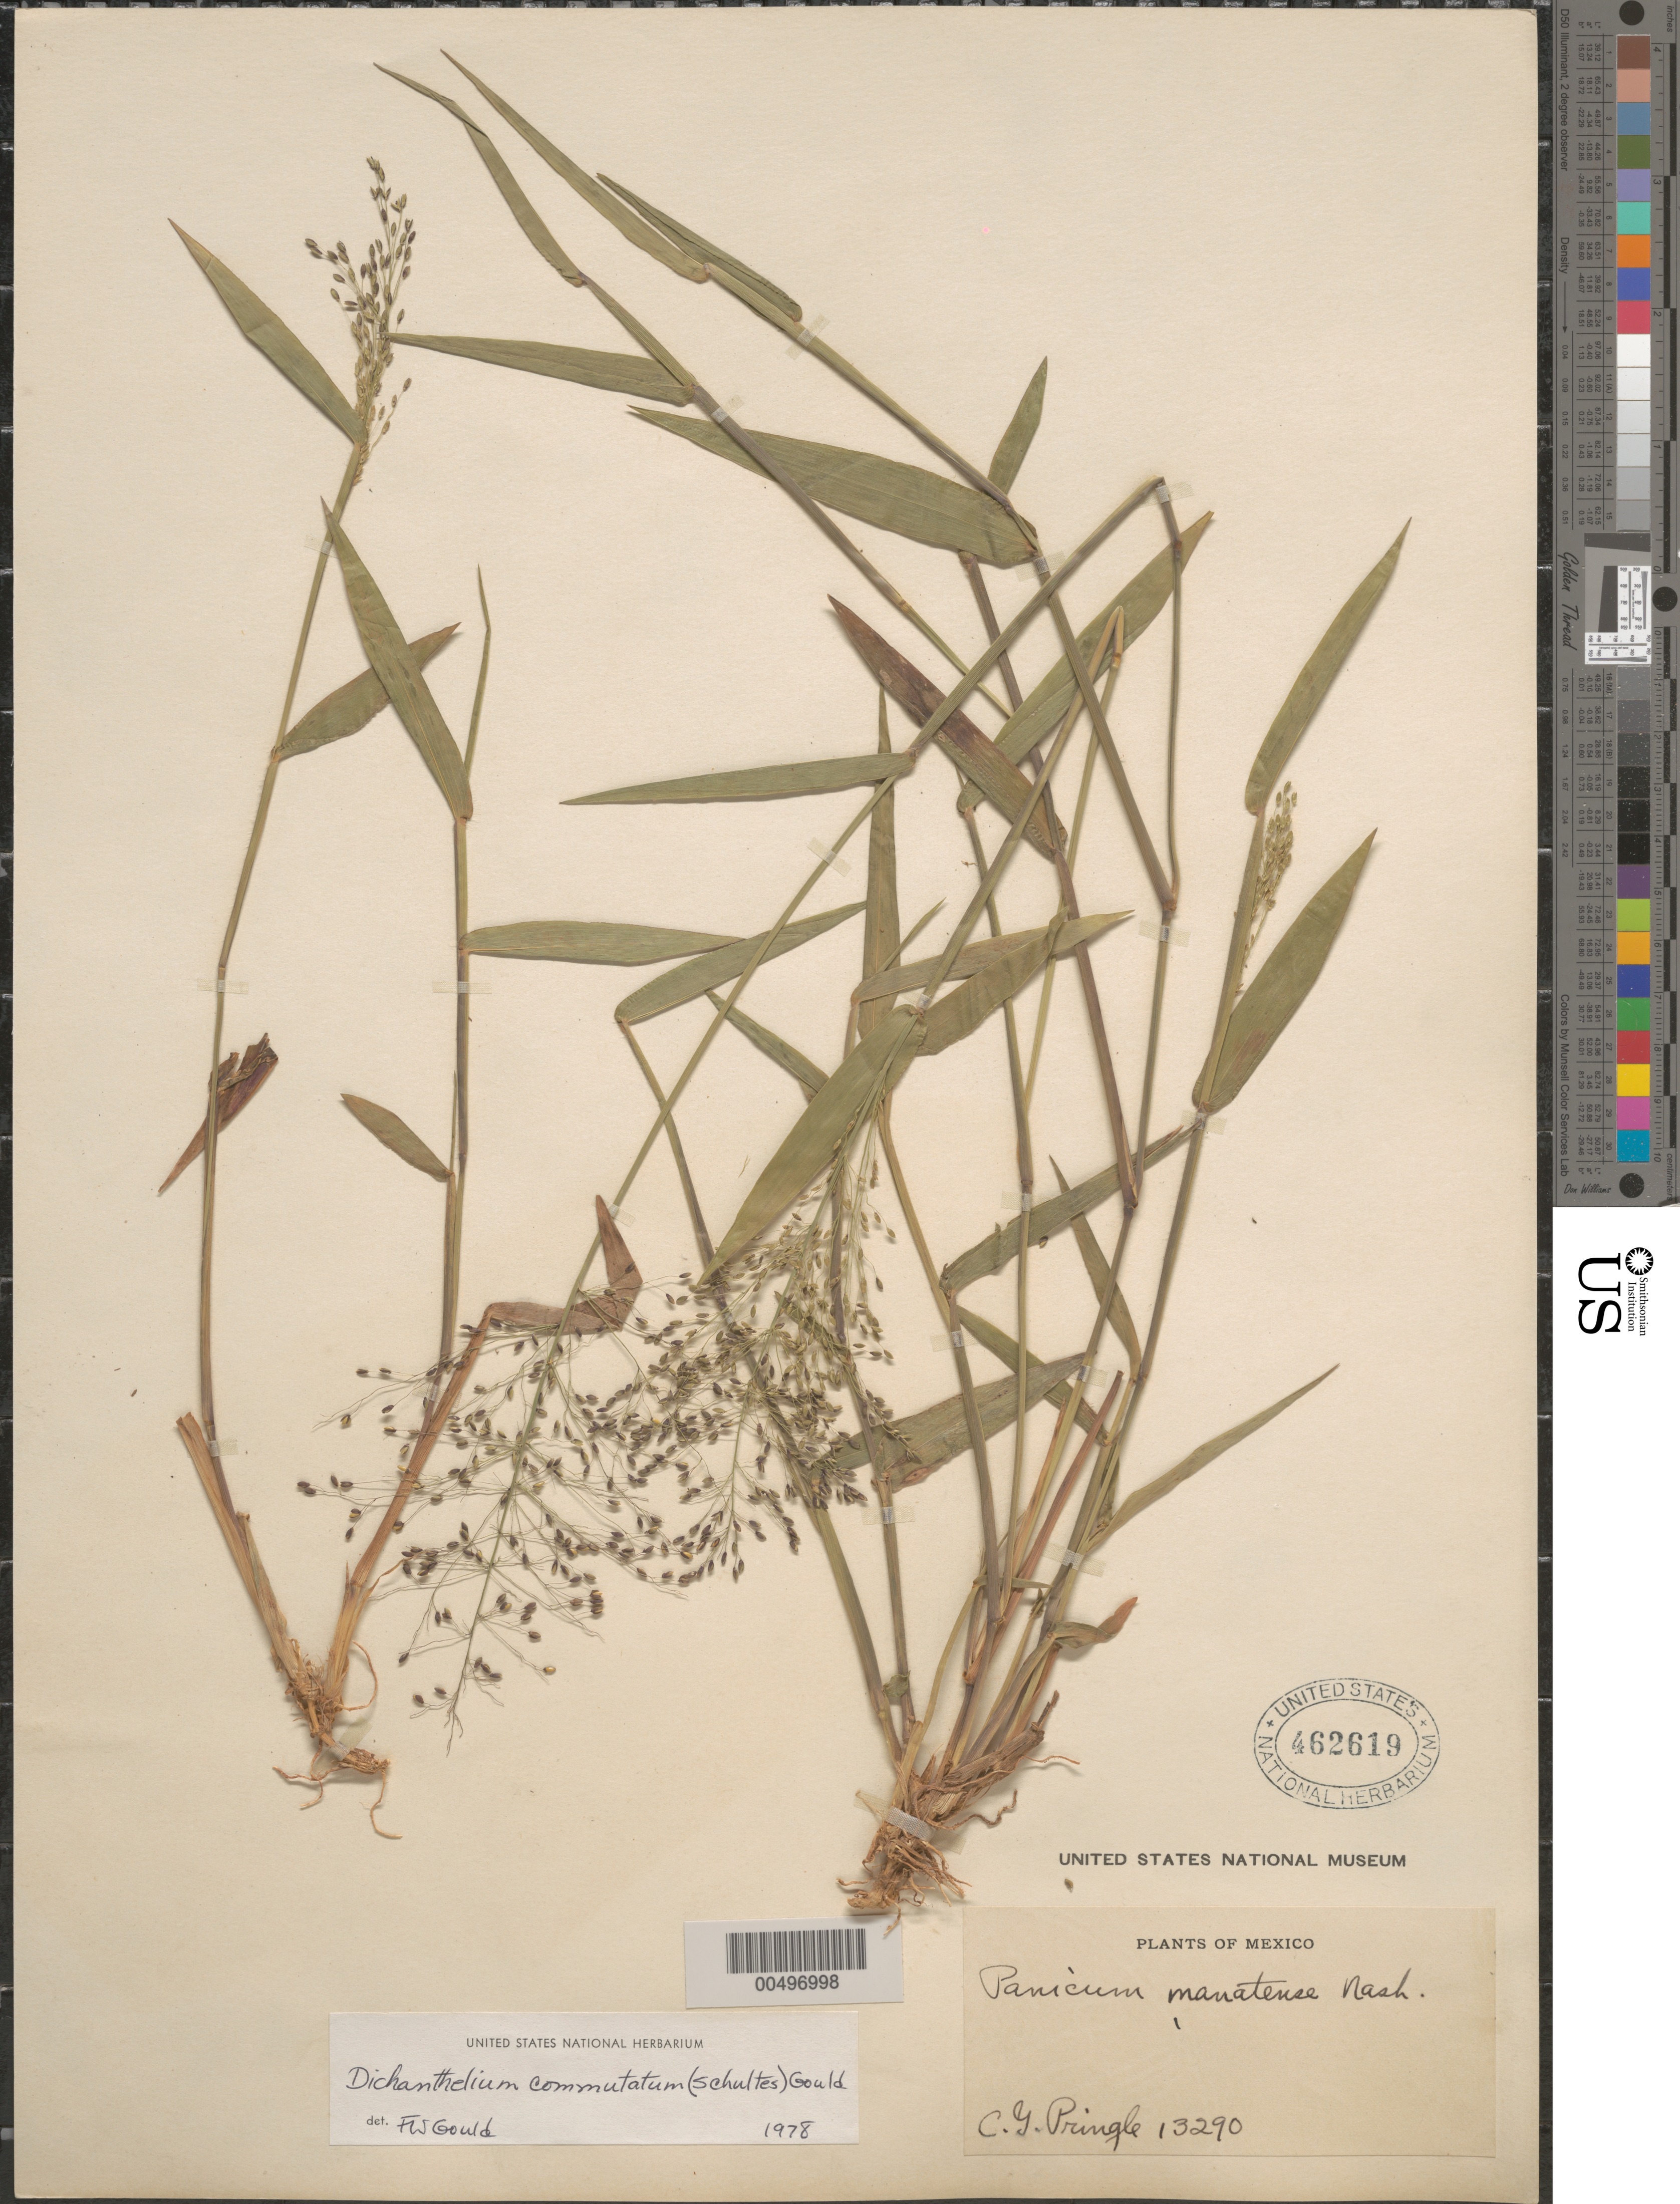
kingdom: Plantae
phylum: Tracheophyta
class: Liliopsida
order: Poales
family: Poaceae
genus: Dichanthelium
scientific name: Dichanthelium commutatum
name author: (Schult.) Gould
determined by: Gould, F. W.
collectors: C. G. Pringle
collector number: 13290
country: Mexico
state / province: Durango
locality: San Ramon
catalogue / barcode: US 462619